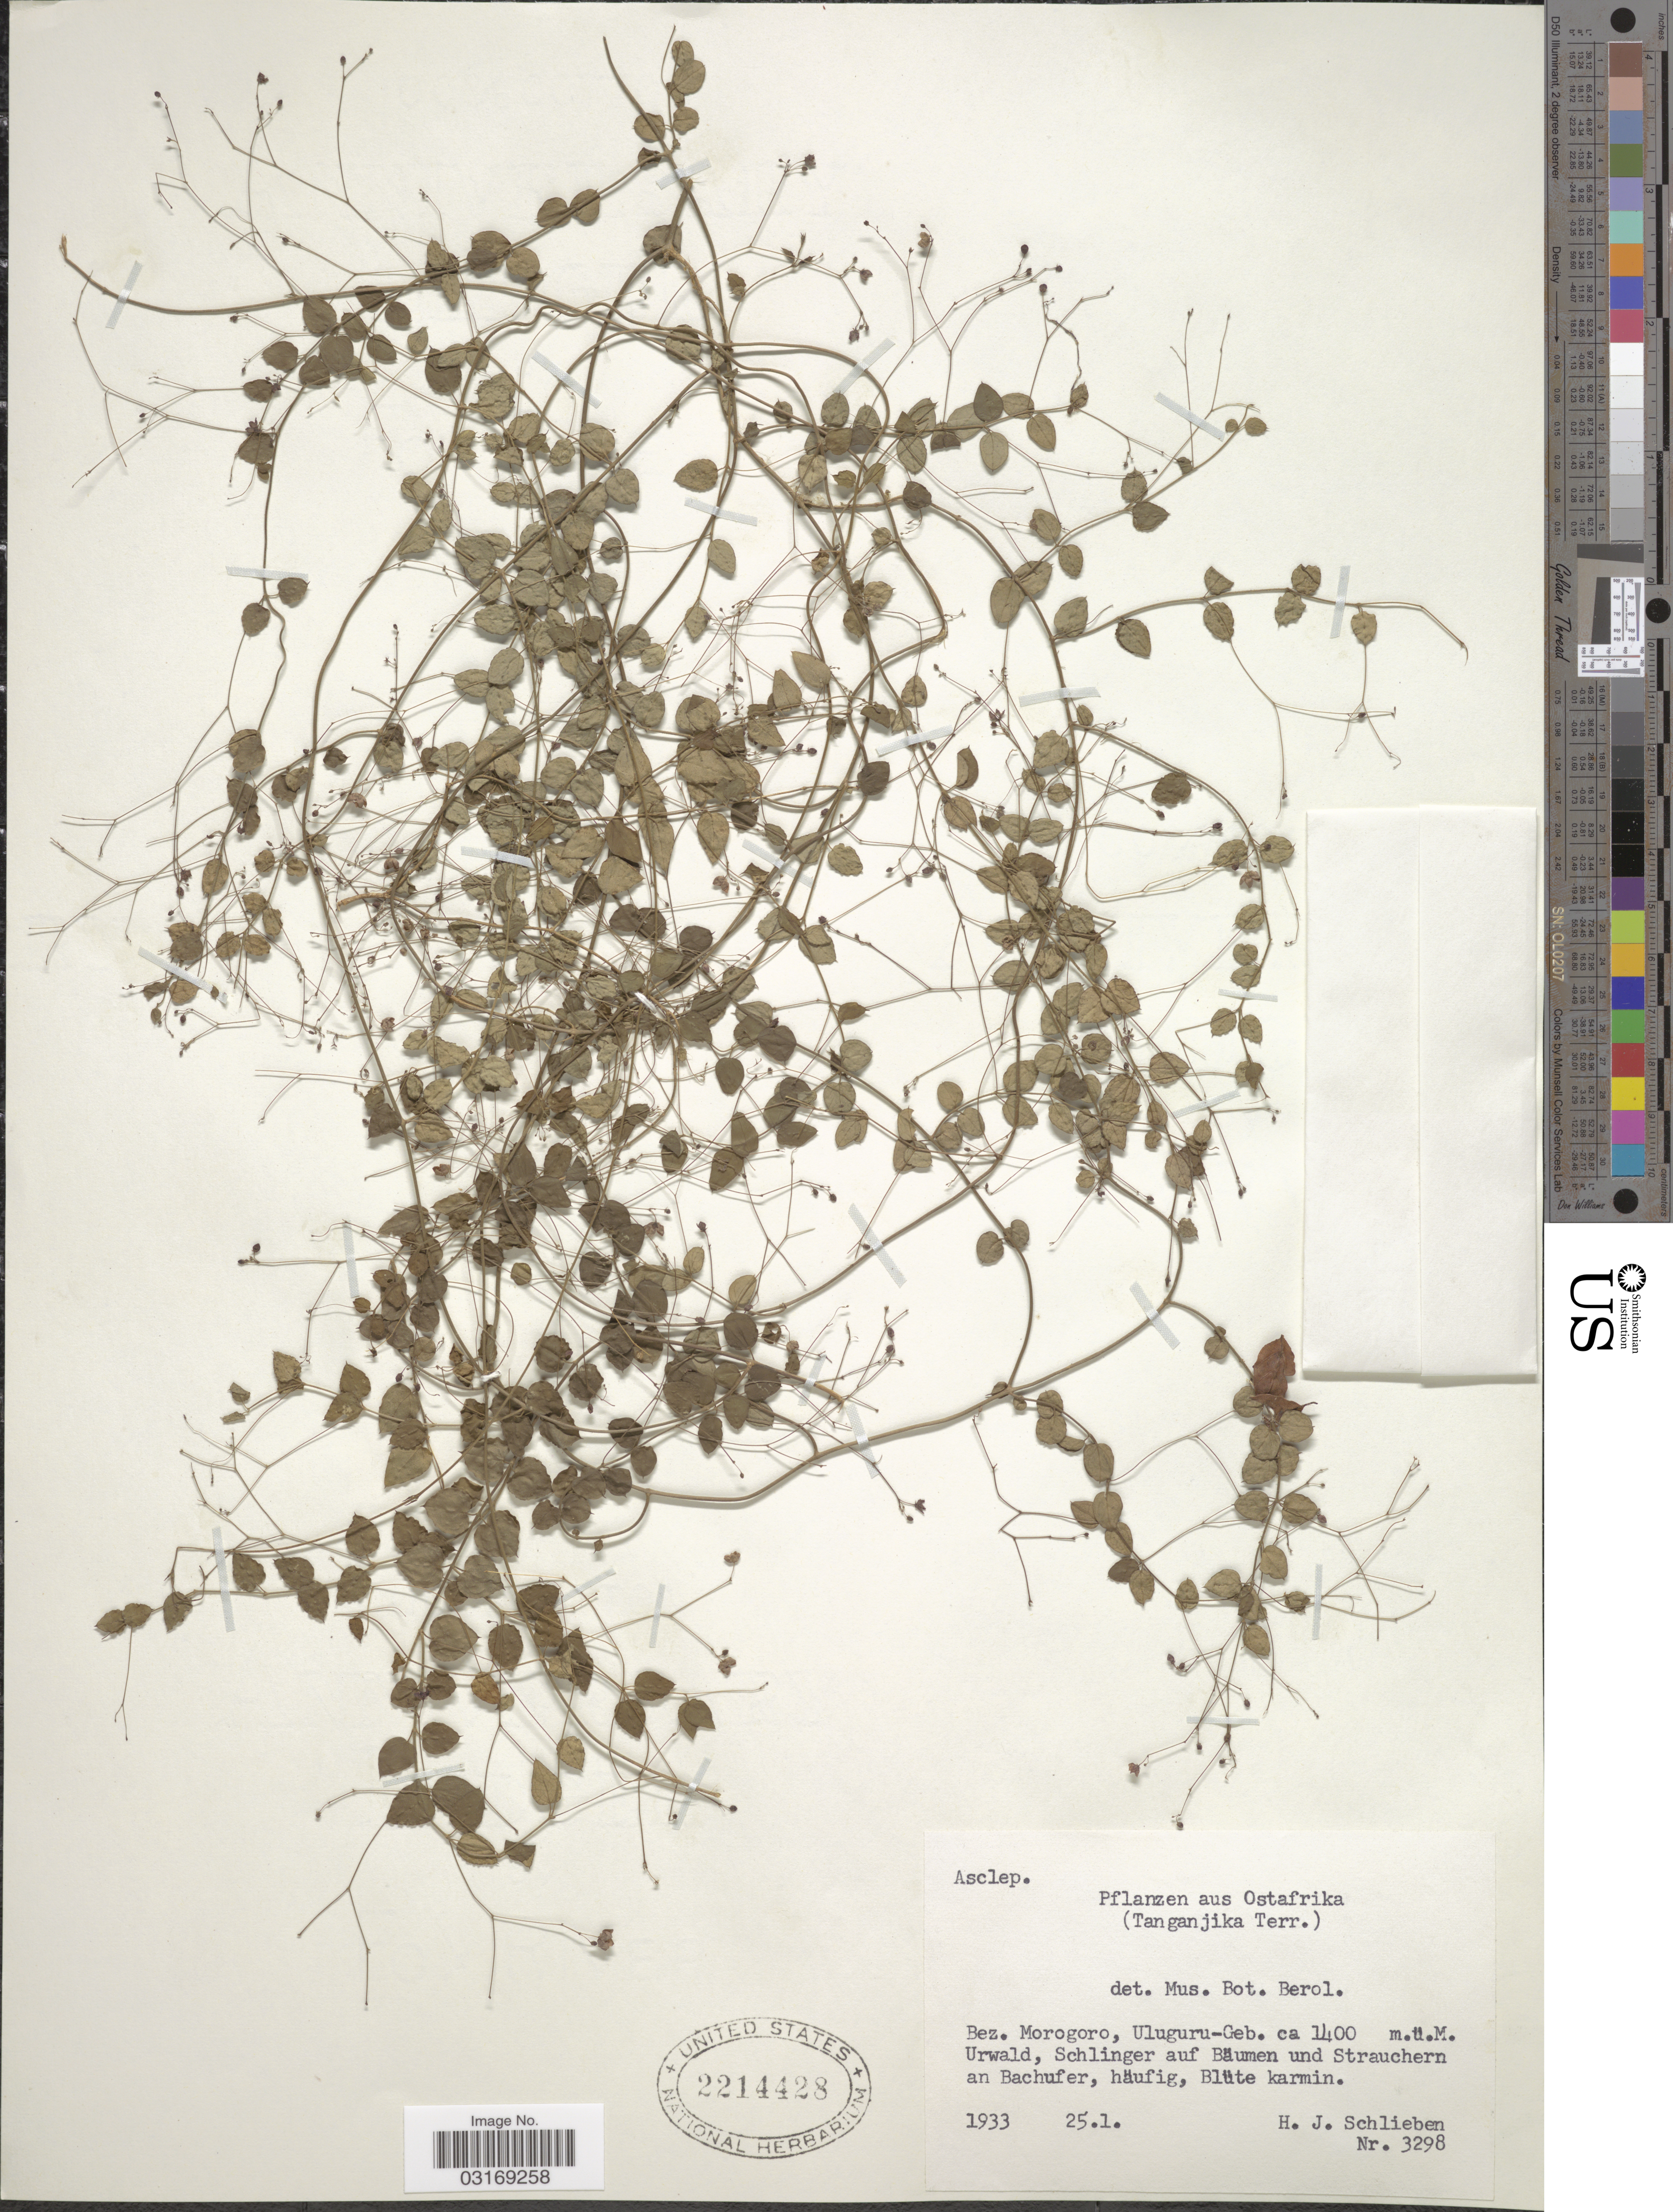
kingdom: Plantae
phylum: Tracheophyta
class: Magnoliopsida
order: Gentianales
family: Apocynaceae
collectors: H. J. Schlieben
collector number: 298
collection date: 1933-01-25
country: Tanzania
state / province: Morogoro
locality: Ostafrika (Tanganjika Terr.) Bez. Morogoro, Uluguru-Geb.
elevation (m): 1400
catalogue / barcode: US 2214428